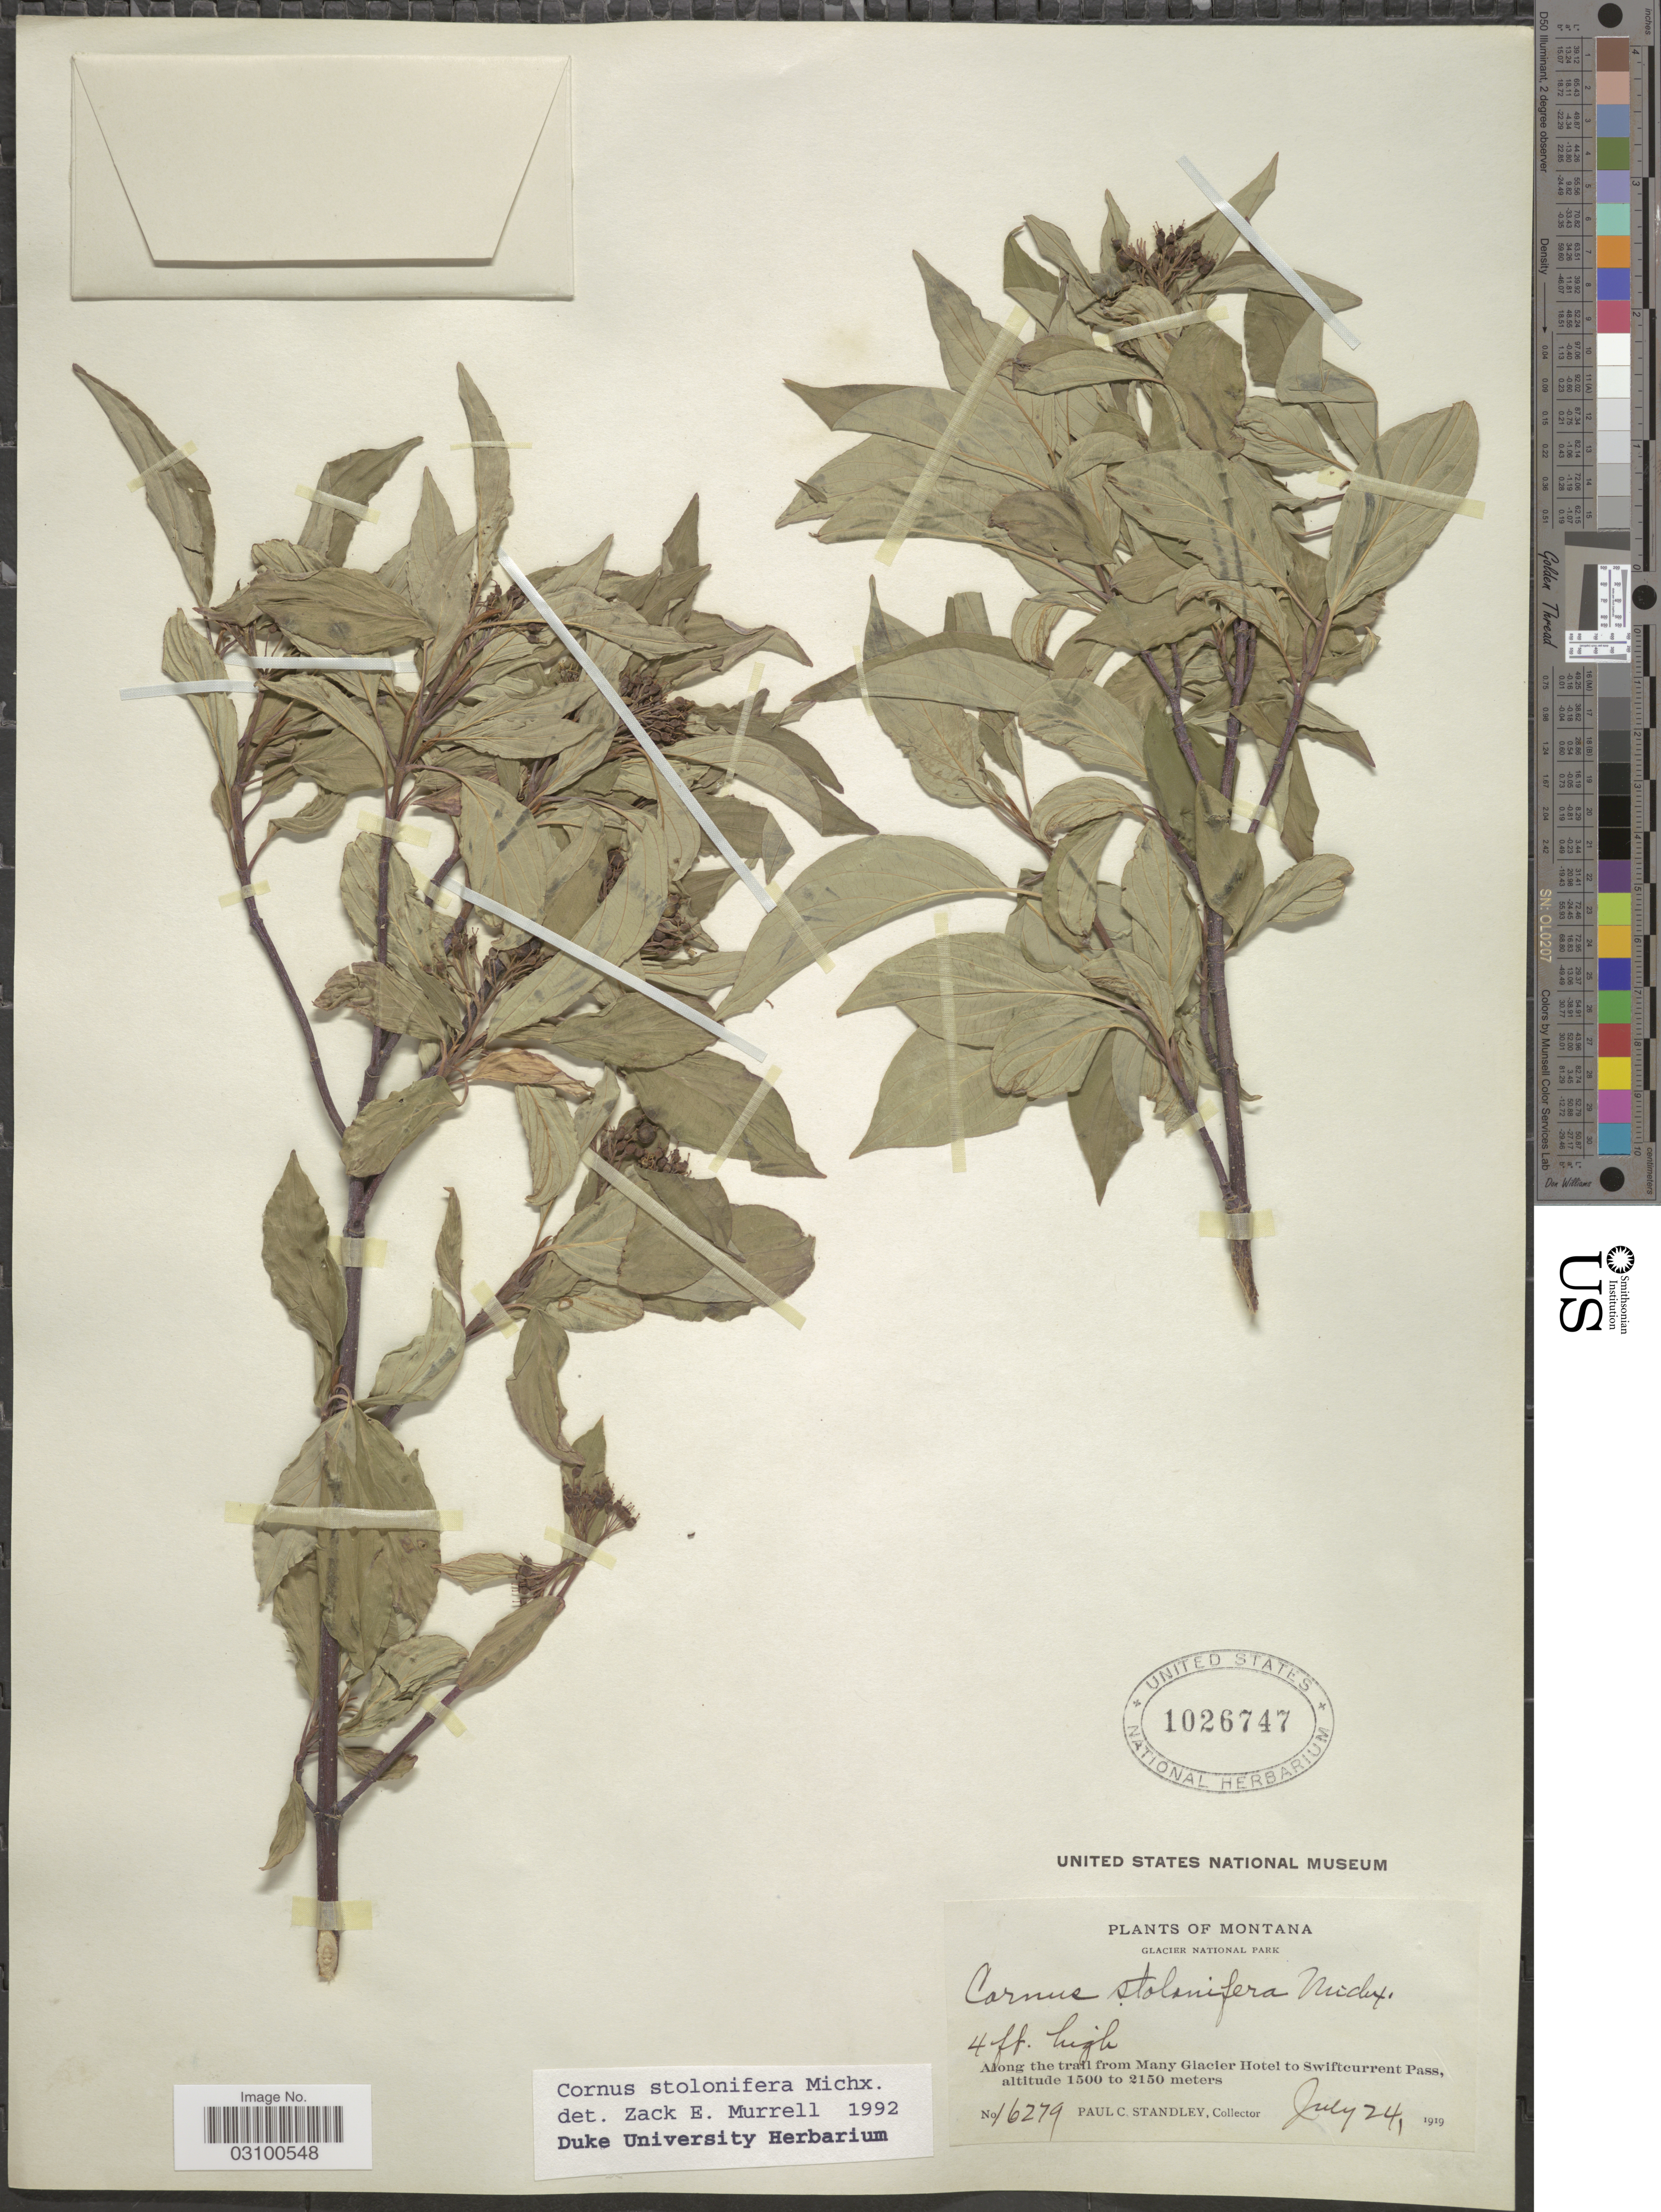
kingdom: Plantae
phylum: Tracheophyta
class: Magnoliopsida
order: Cornales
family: Cornaceae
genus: Cornus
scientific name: Cornus sericea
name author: L.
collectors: P. C. Standley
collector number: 16279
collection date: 1919-07-24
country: United States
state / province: Montana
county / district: Glacier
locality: Glacier National Park. Along the trail from Many Glacier Hotel to Swiftcurrent Pass.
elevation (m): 1500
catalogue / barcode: US 1026747